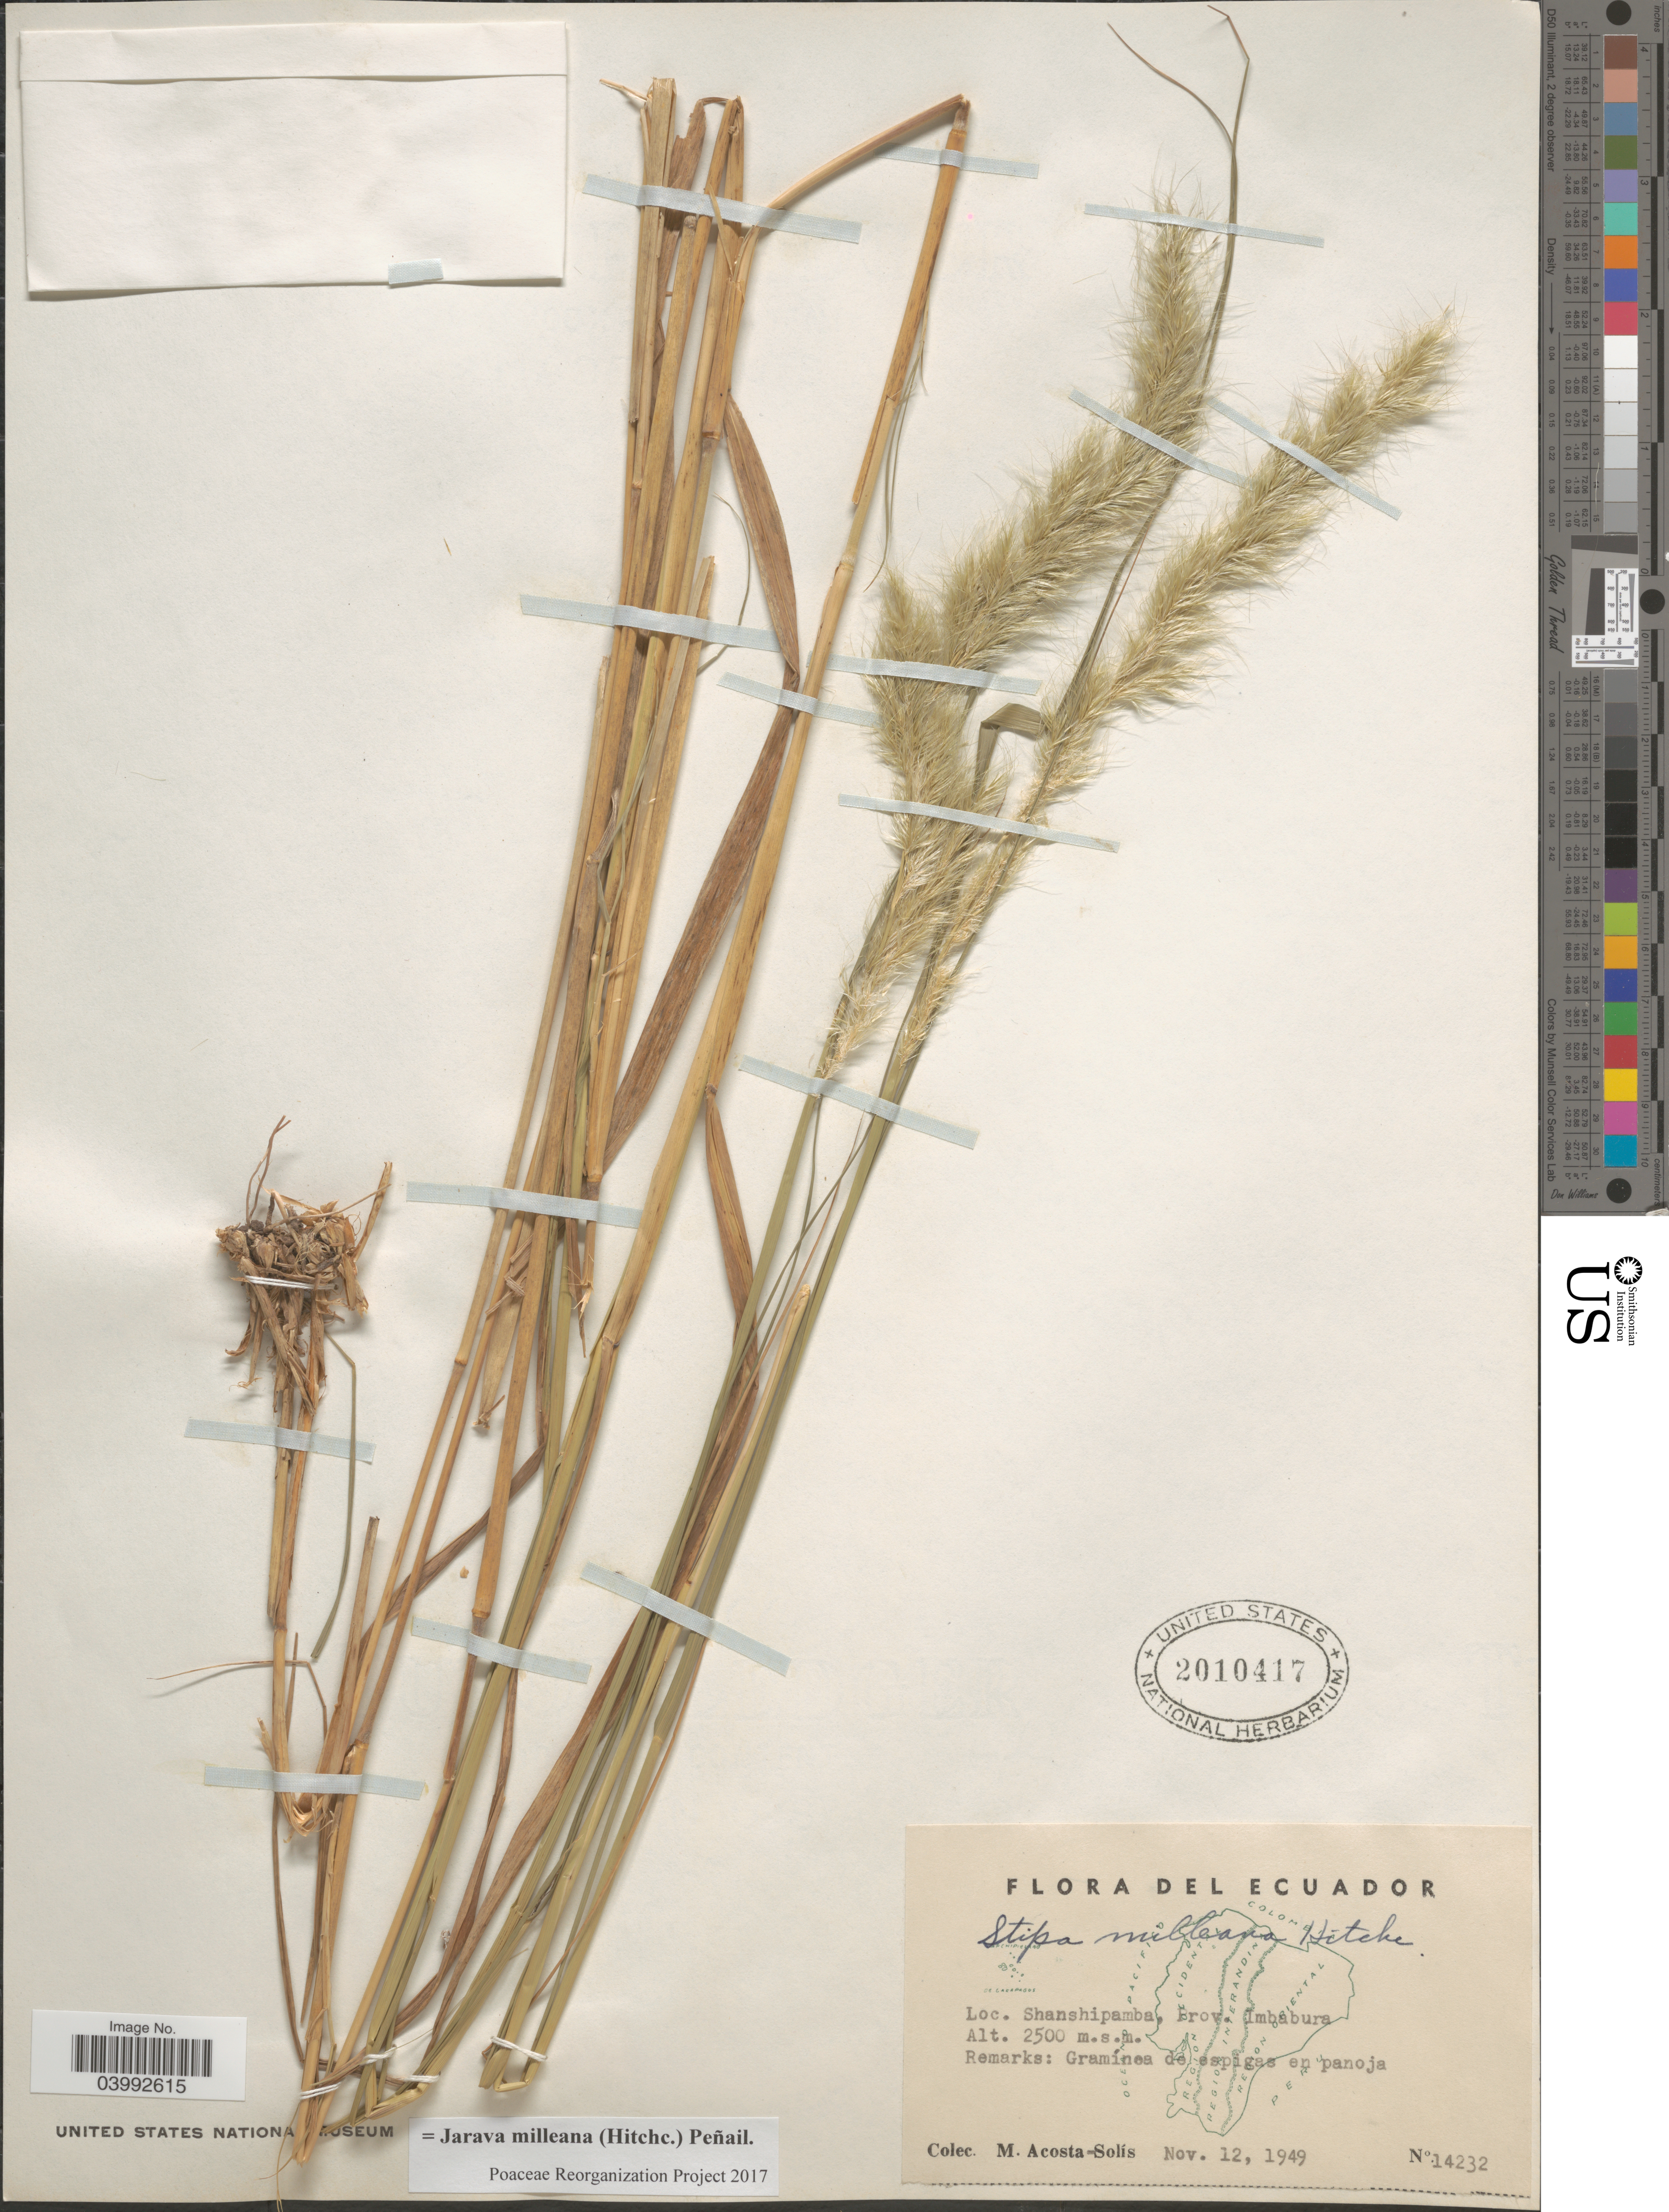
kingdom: Plantae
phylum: Tracheophyta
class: Liliopsida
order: Poales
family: Poaceae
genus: Jarava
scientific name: Jarava milleana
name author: (Hitchc.) Peñail.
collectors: M. Acosta Solis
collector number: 14232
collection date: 1949-11-12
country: Ecuador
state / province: Imbabura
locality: Shanshipamba.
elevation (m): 2500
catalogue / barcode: US 2010417